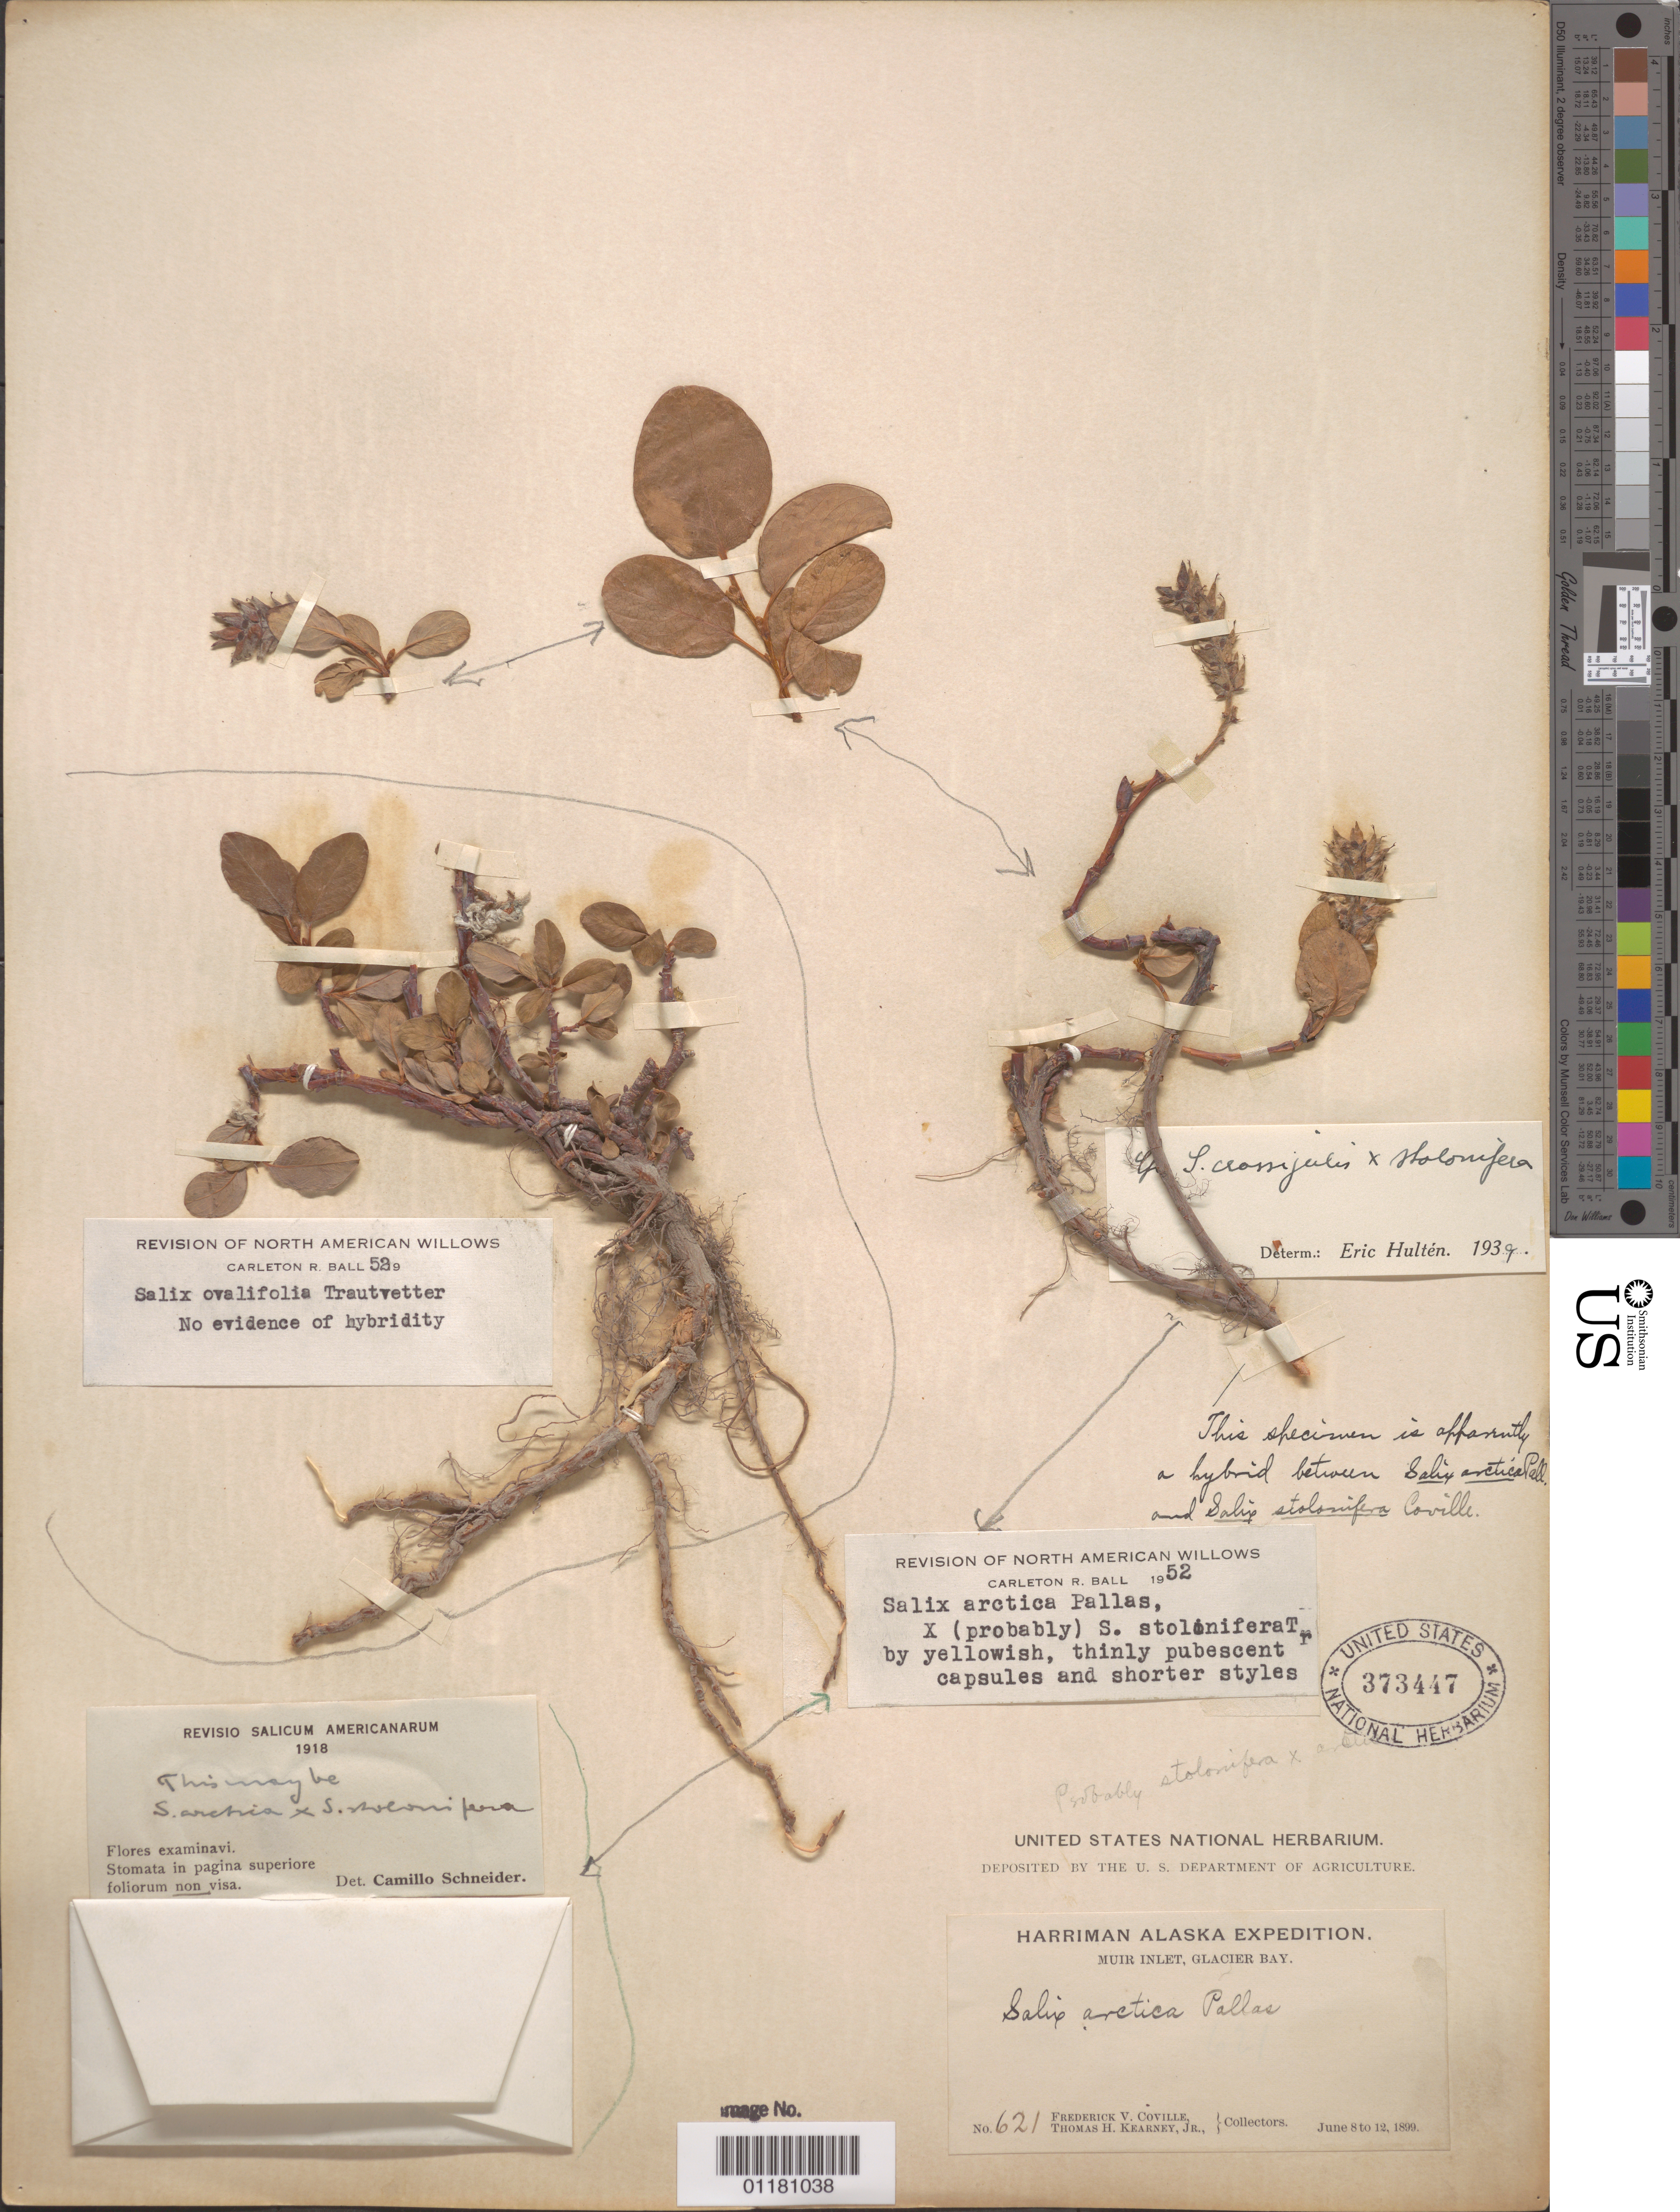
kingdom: Plantae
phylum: Tracheophyta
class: Magnoliopsida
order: Malpighiales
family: Salicaceae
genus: Salix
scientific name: Salix arctica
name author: Pall.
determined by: Ball, C. R.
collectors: F. V. Coville & T. H. Kearney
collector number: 621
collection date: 1899-06-08/1899-06-12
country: United States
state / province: Alaska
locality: Muir Inlet, Glacier Bay.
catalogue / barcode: US 373447